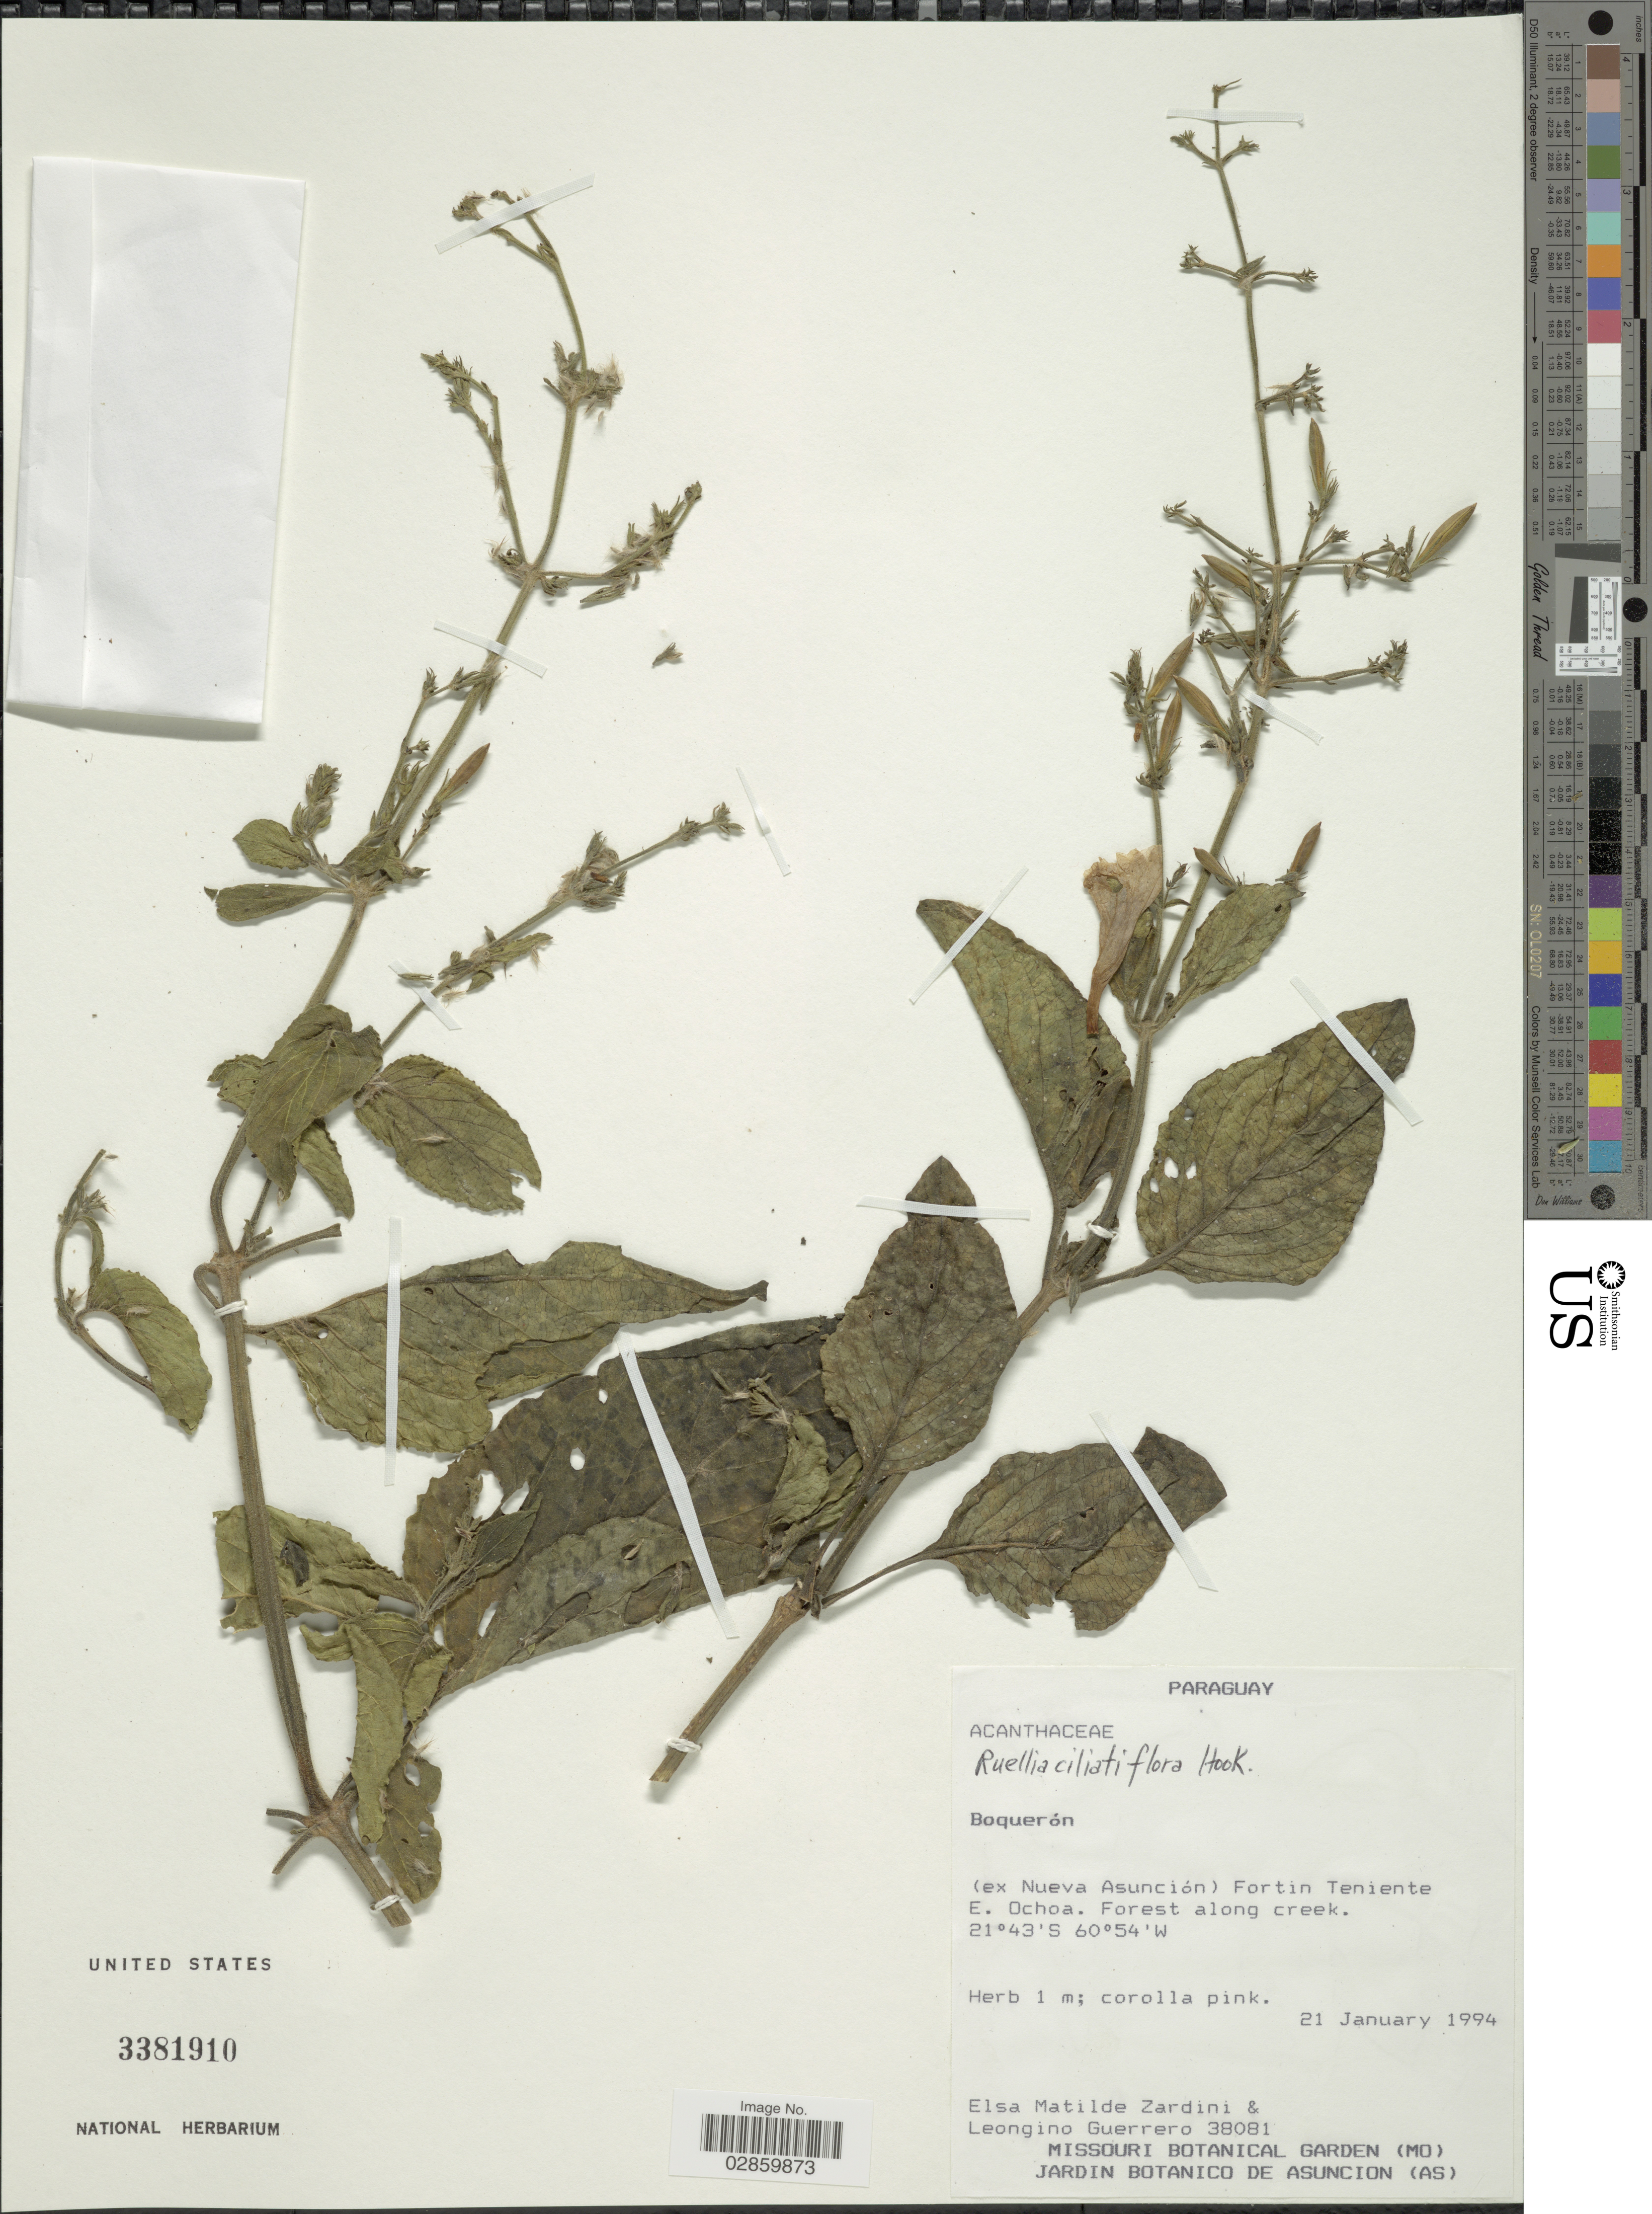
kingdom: Plantae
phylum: Tracheophyta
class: Magnoliopsida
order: Lamiales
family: Acanthaceae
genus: Ruellia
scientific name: Ruellia ciliatiflora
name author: Hook.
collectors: E. M. Zardini & L. Guerrero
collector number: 38081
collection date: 1994-01-21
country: Paraguay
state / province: Boqueron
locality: (ex Nueva Asunción) Fortin Teniente E. Ochoa.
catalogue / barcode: US 3381910